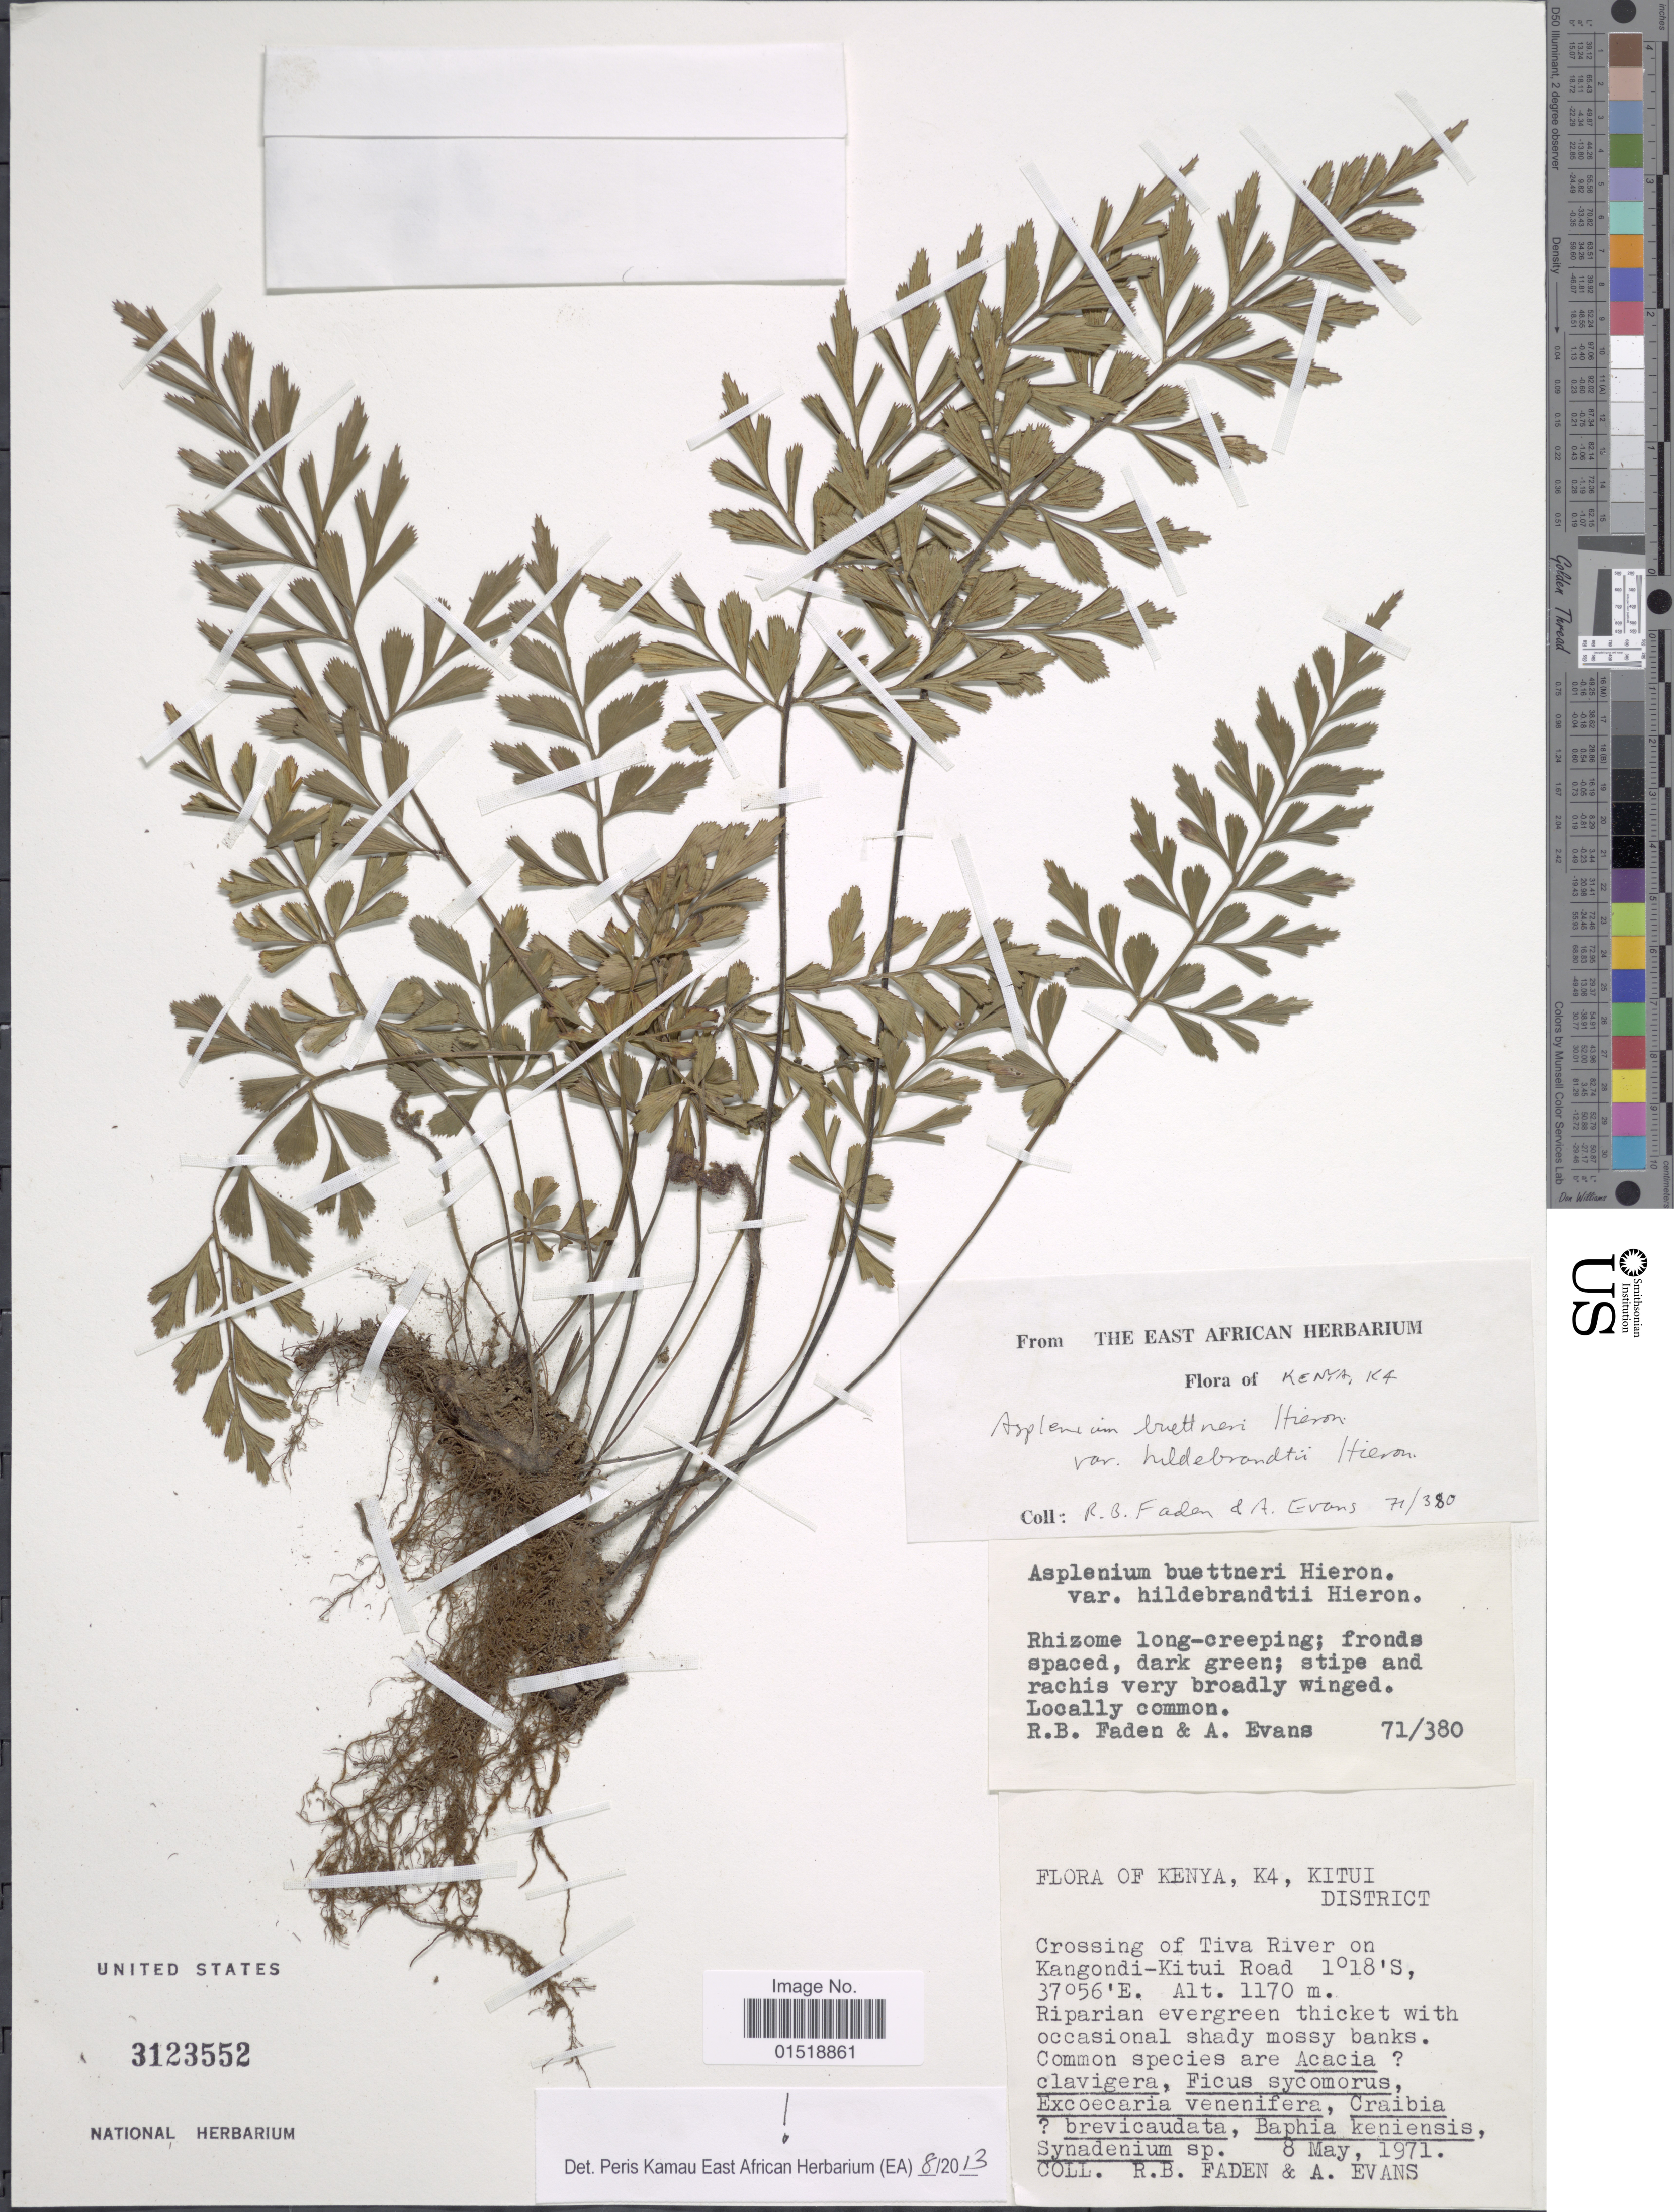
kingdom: Plantae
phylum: Tracheophyta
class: Polypodiopsida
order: Polypodiales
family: Aspleniaceae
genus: Asplenium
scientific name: Asplenium buettneri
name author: Hieron.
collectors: R. B. Faden & E. Evans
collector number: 71/380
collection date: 1971-05-08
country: Kenya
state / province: Kitui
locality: Kenya, K4, Kitui District. Crossing of Tiva River on Kangondi-Kitui Road.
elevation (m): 1170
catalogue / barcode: US 3123552